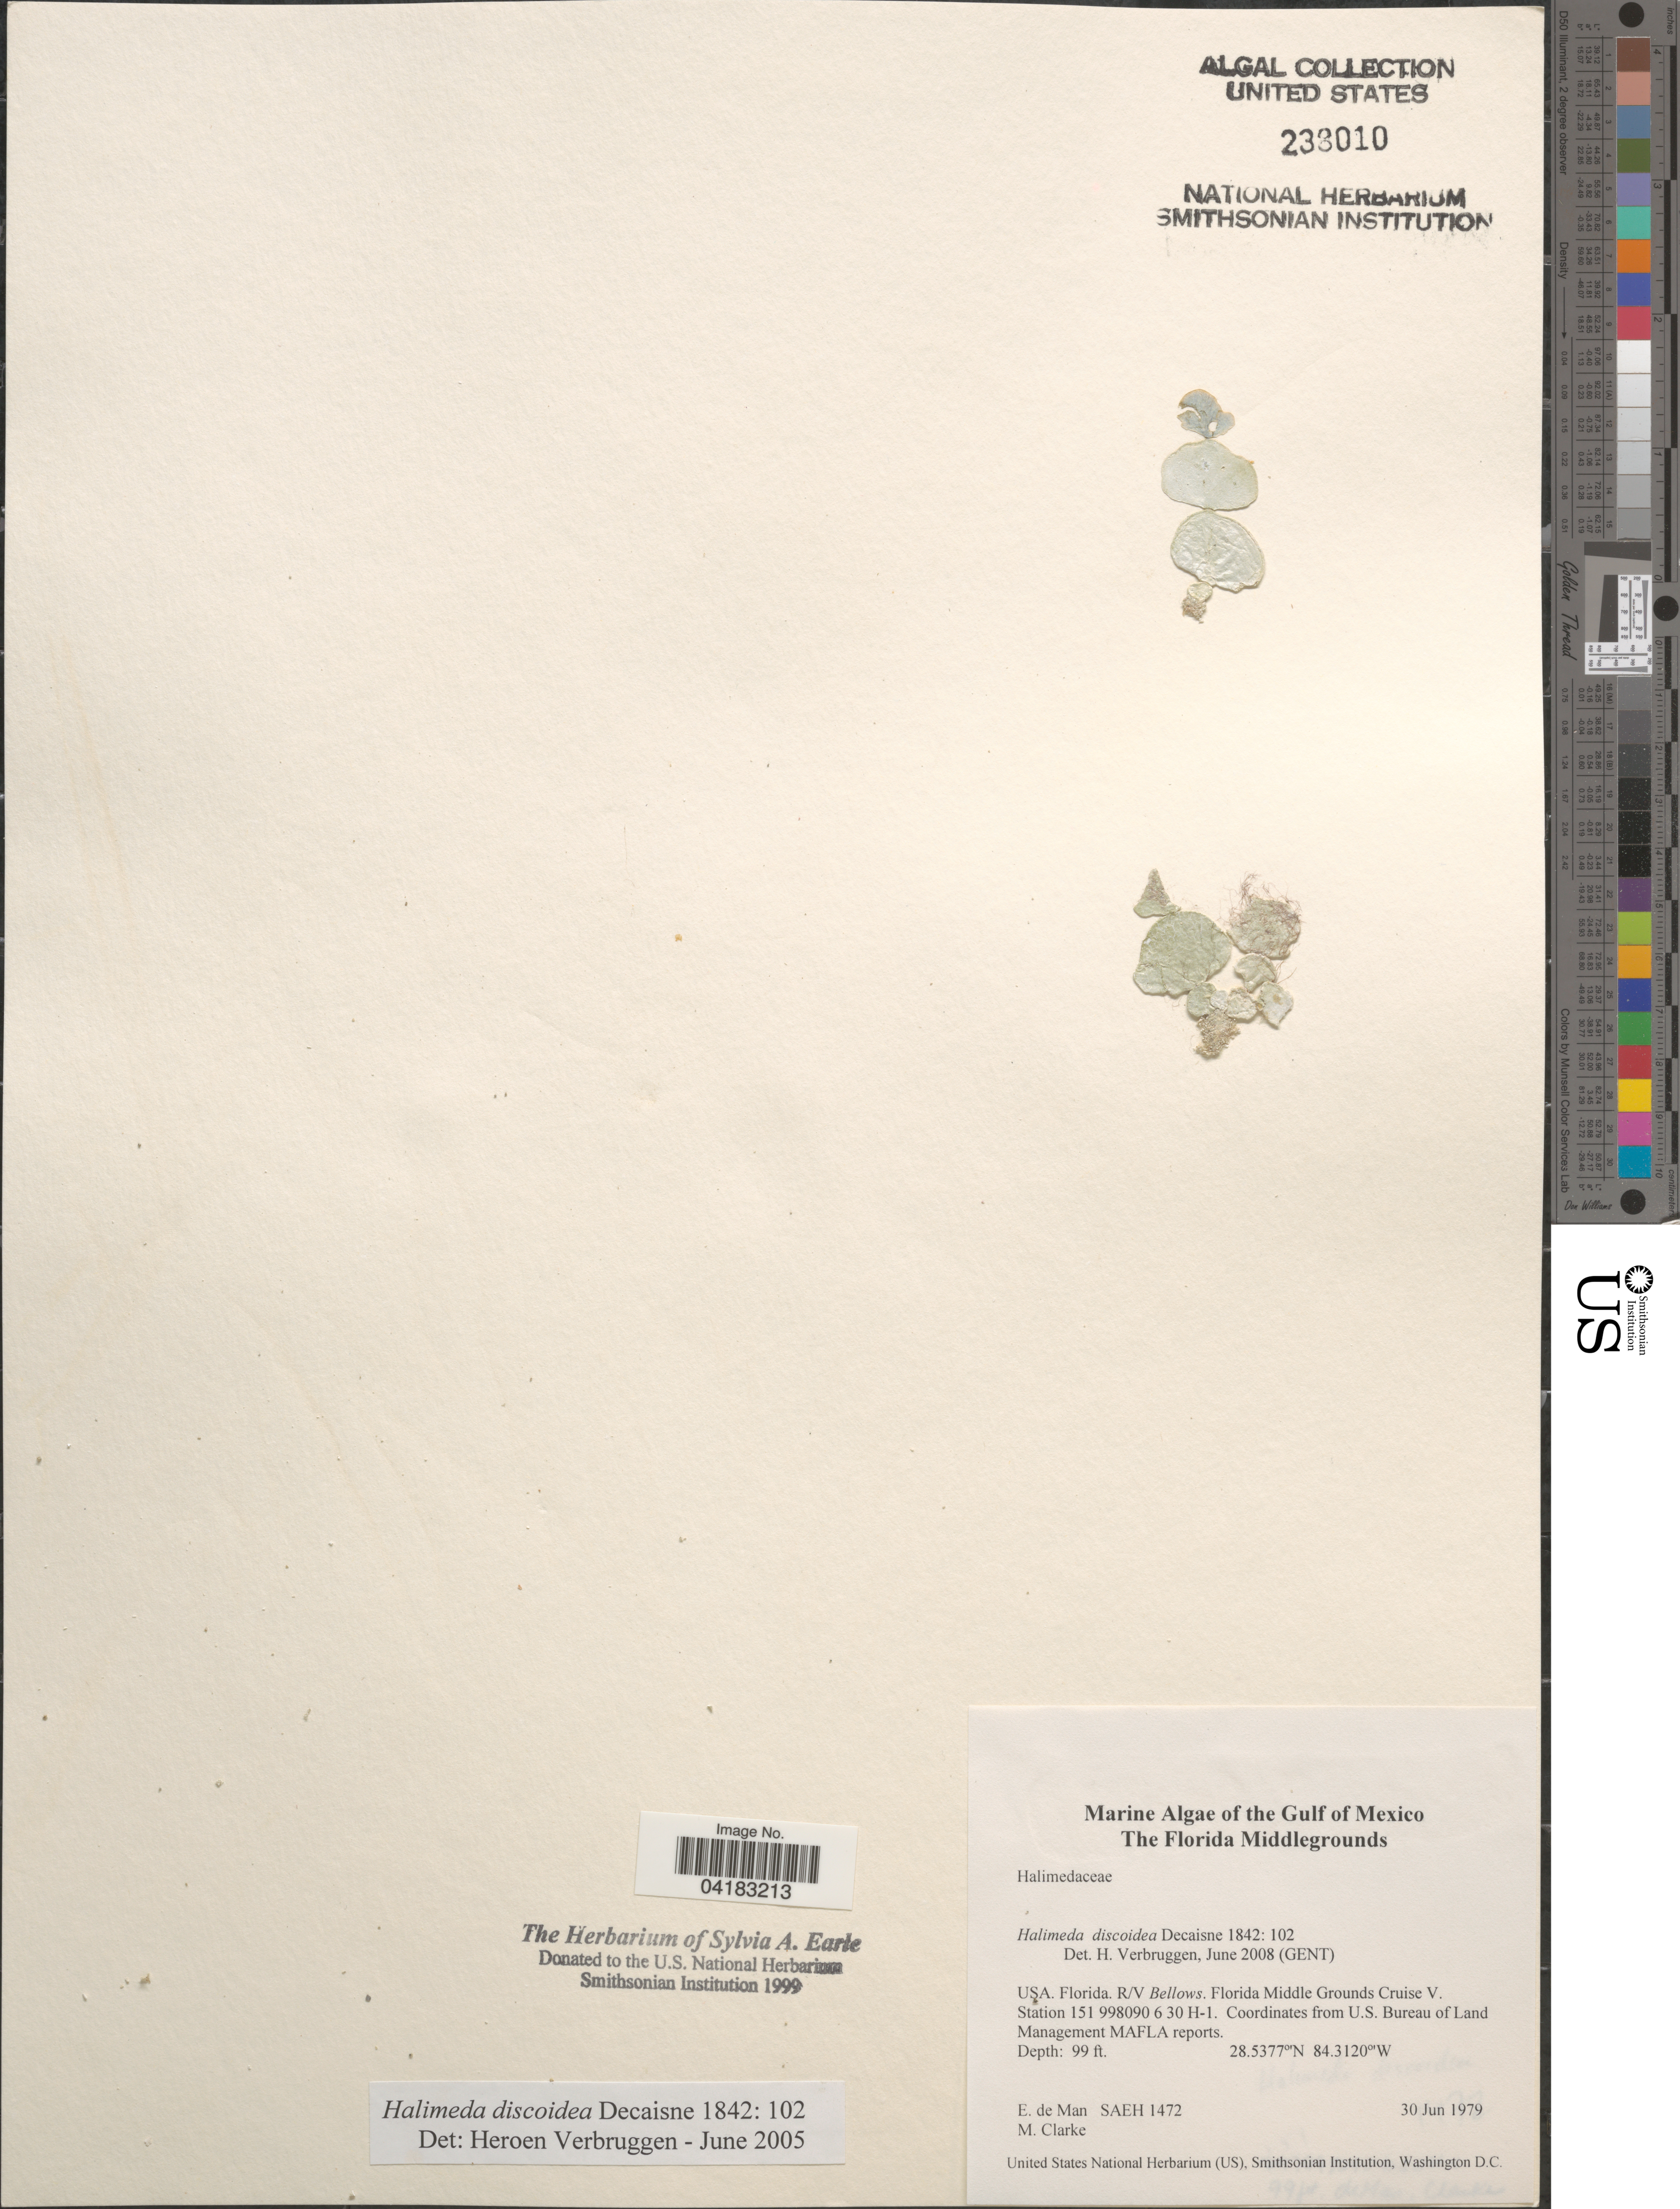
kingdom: Plantae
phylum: Chlorophyta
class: Ulvophyceae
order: Bryopsidales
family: Halimedaceae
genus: Halimeda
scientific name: Halimeda discoidea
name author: Decne.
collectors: E. de Man & M. Clarke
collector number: SAEH1472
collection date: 1979-06-30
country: United States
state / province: Florida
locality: Gulf of Mexico. R/V Bellows. Florida Middle Grounds Cruise V. Station 151 998090 6 30 H-1.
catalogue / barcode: US 238010